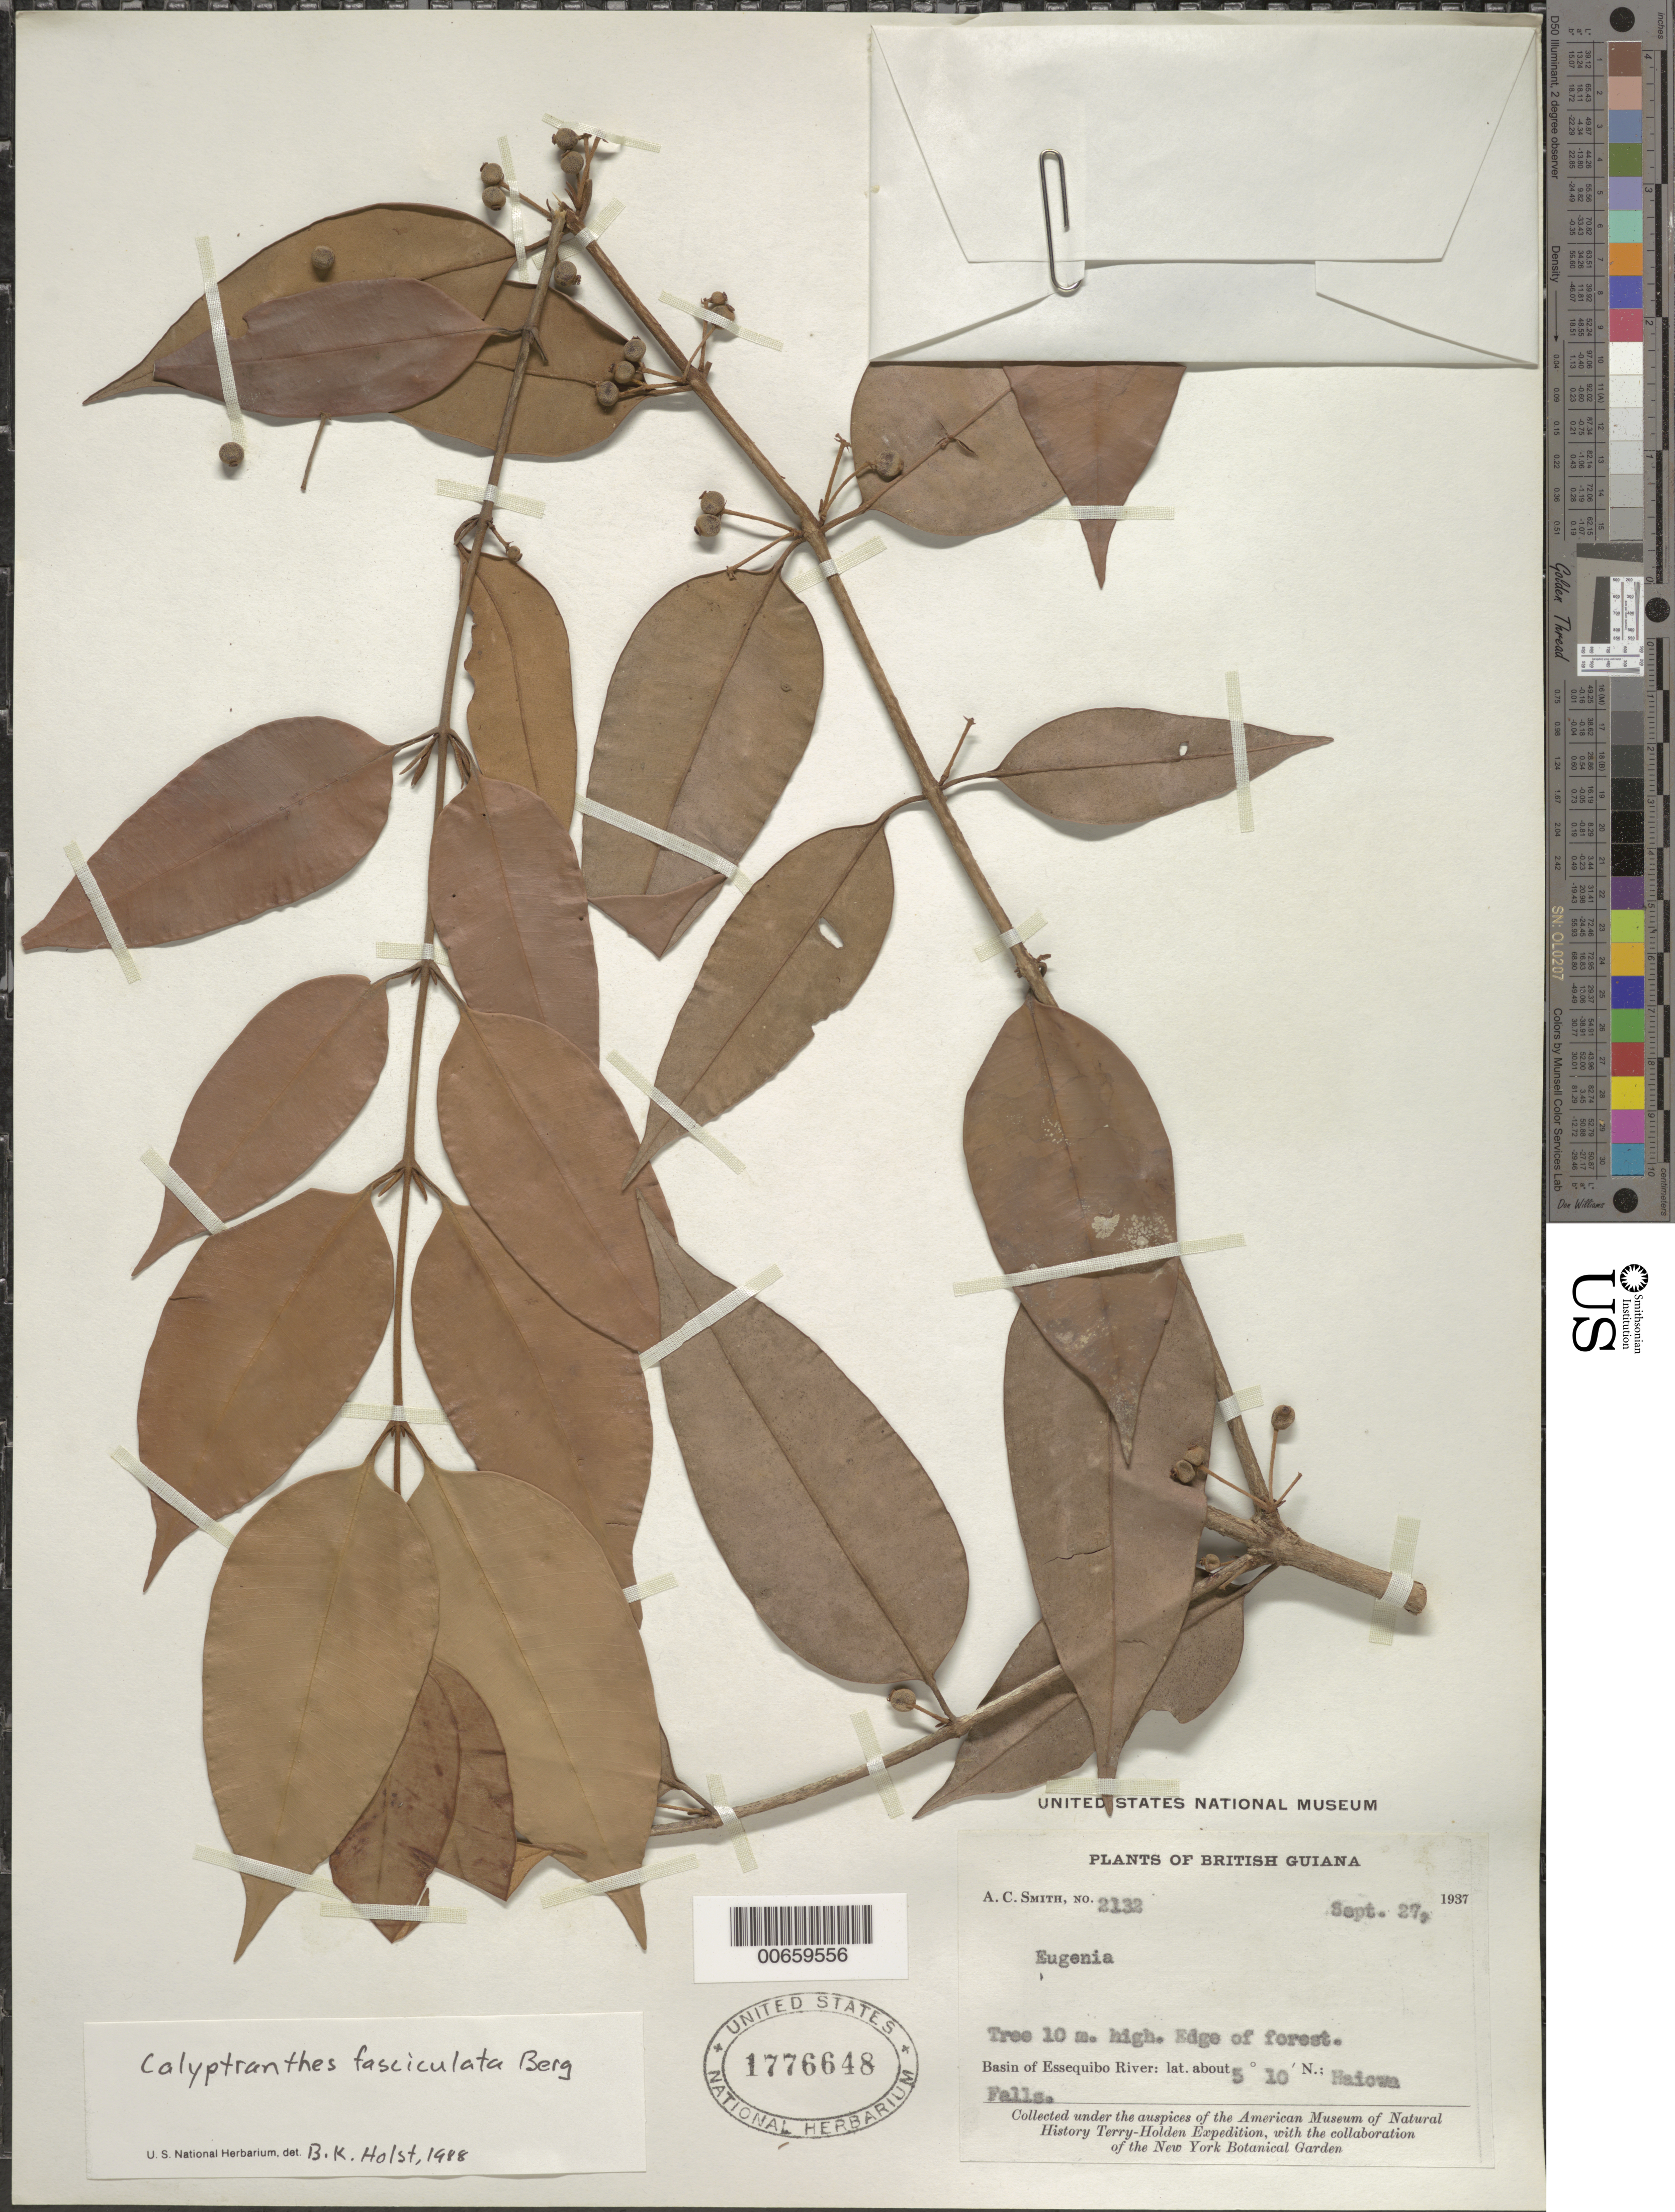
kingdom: Plantae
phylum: Tracheophyta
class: Magnoliopsida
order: Myrtales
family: Myrtaceae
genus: Myrcia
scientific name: Myrcia fasciculata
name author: (O. Berg) K. Campbell & K. Samra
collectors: A. C. Smith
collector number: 2132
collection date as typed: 27-Sep-37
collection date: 1937-09-27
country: Guyana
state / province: Potaro-Siparuni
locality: Haiowa Falls, Essequibo River basin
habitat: Edge of forest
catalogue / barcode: US 1776648